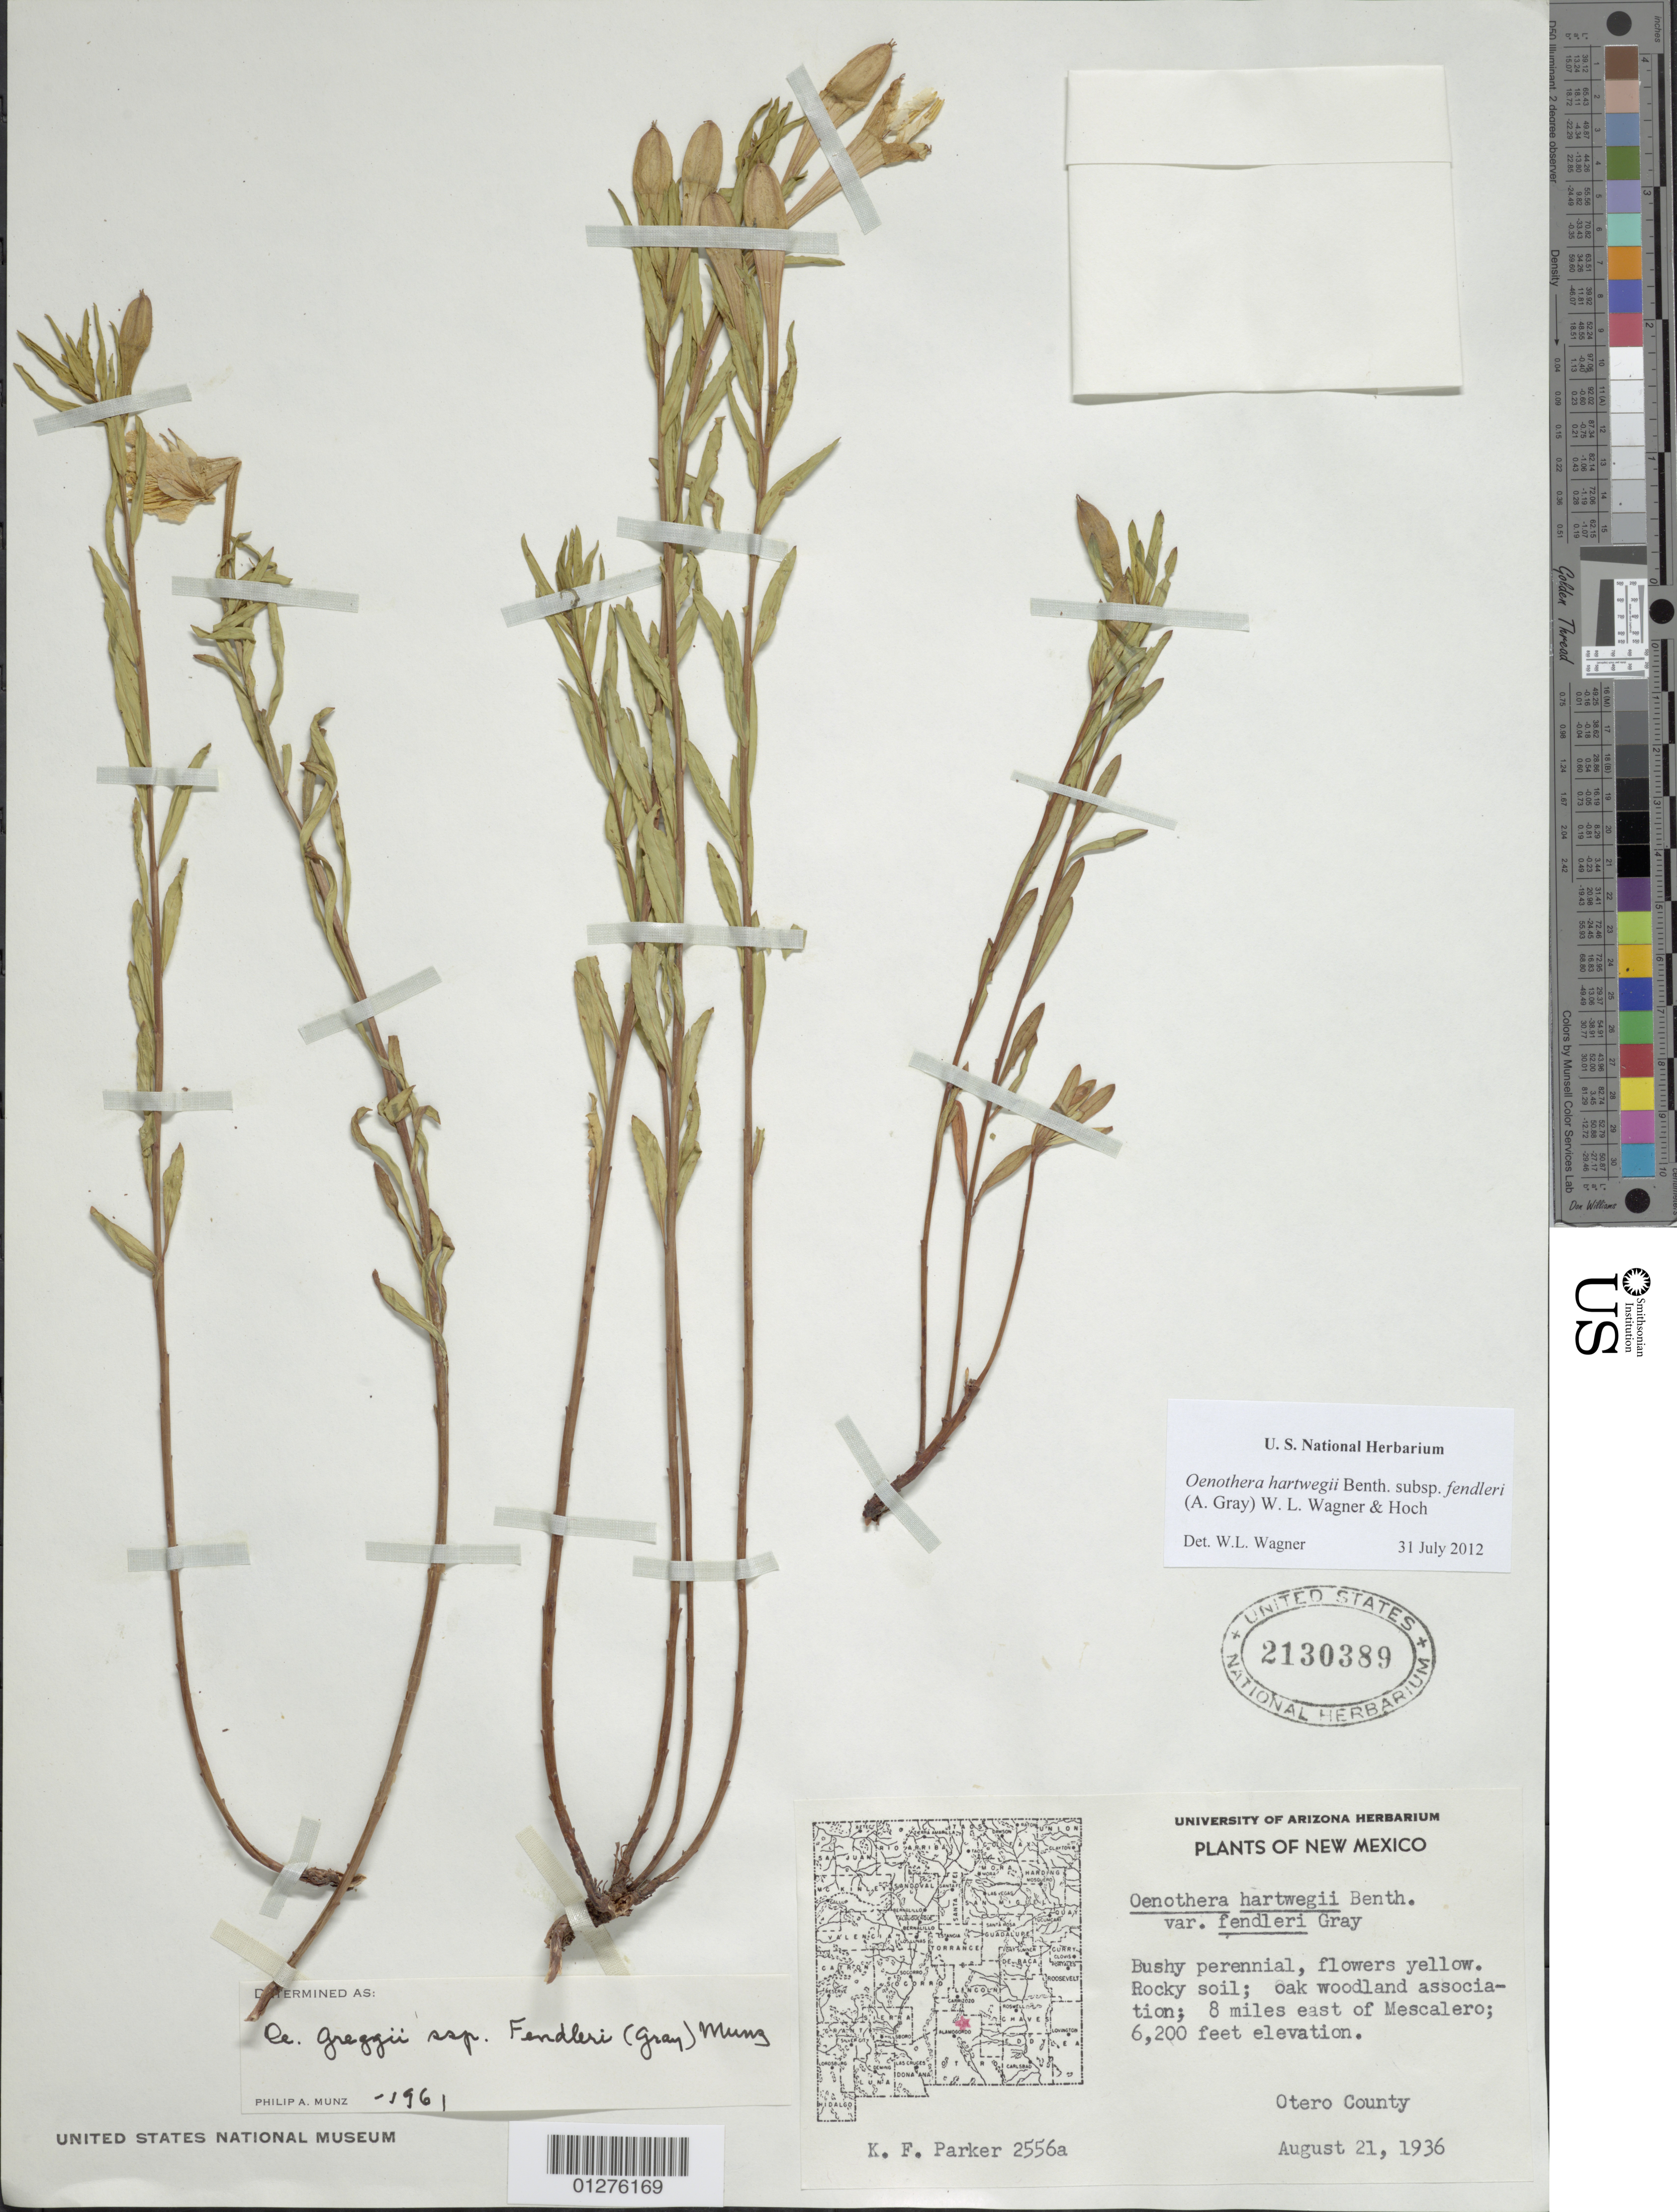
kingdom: Plantae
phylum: Tracheophyta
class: Magnoliopsida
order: Myrtales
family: Onagraceae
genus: Oenothera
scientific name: Oenothera hartwegii subsp. fendleri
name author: (A. Gray) W.L. Wagner & Hoch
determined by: Wagner, W. L., (BOT), Smithsonian Institution - National Museum of Natural History (UNITED STATES)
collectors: K. F. Parker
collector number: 2556a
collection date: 1936-08-21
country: United States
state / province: New Mexico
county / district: Otero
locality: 8 miles east of Mescalero.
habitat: Rocky soil.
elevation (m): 1890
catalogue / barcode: US 2130389